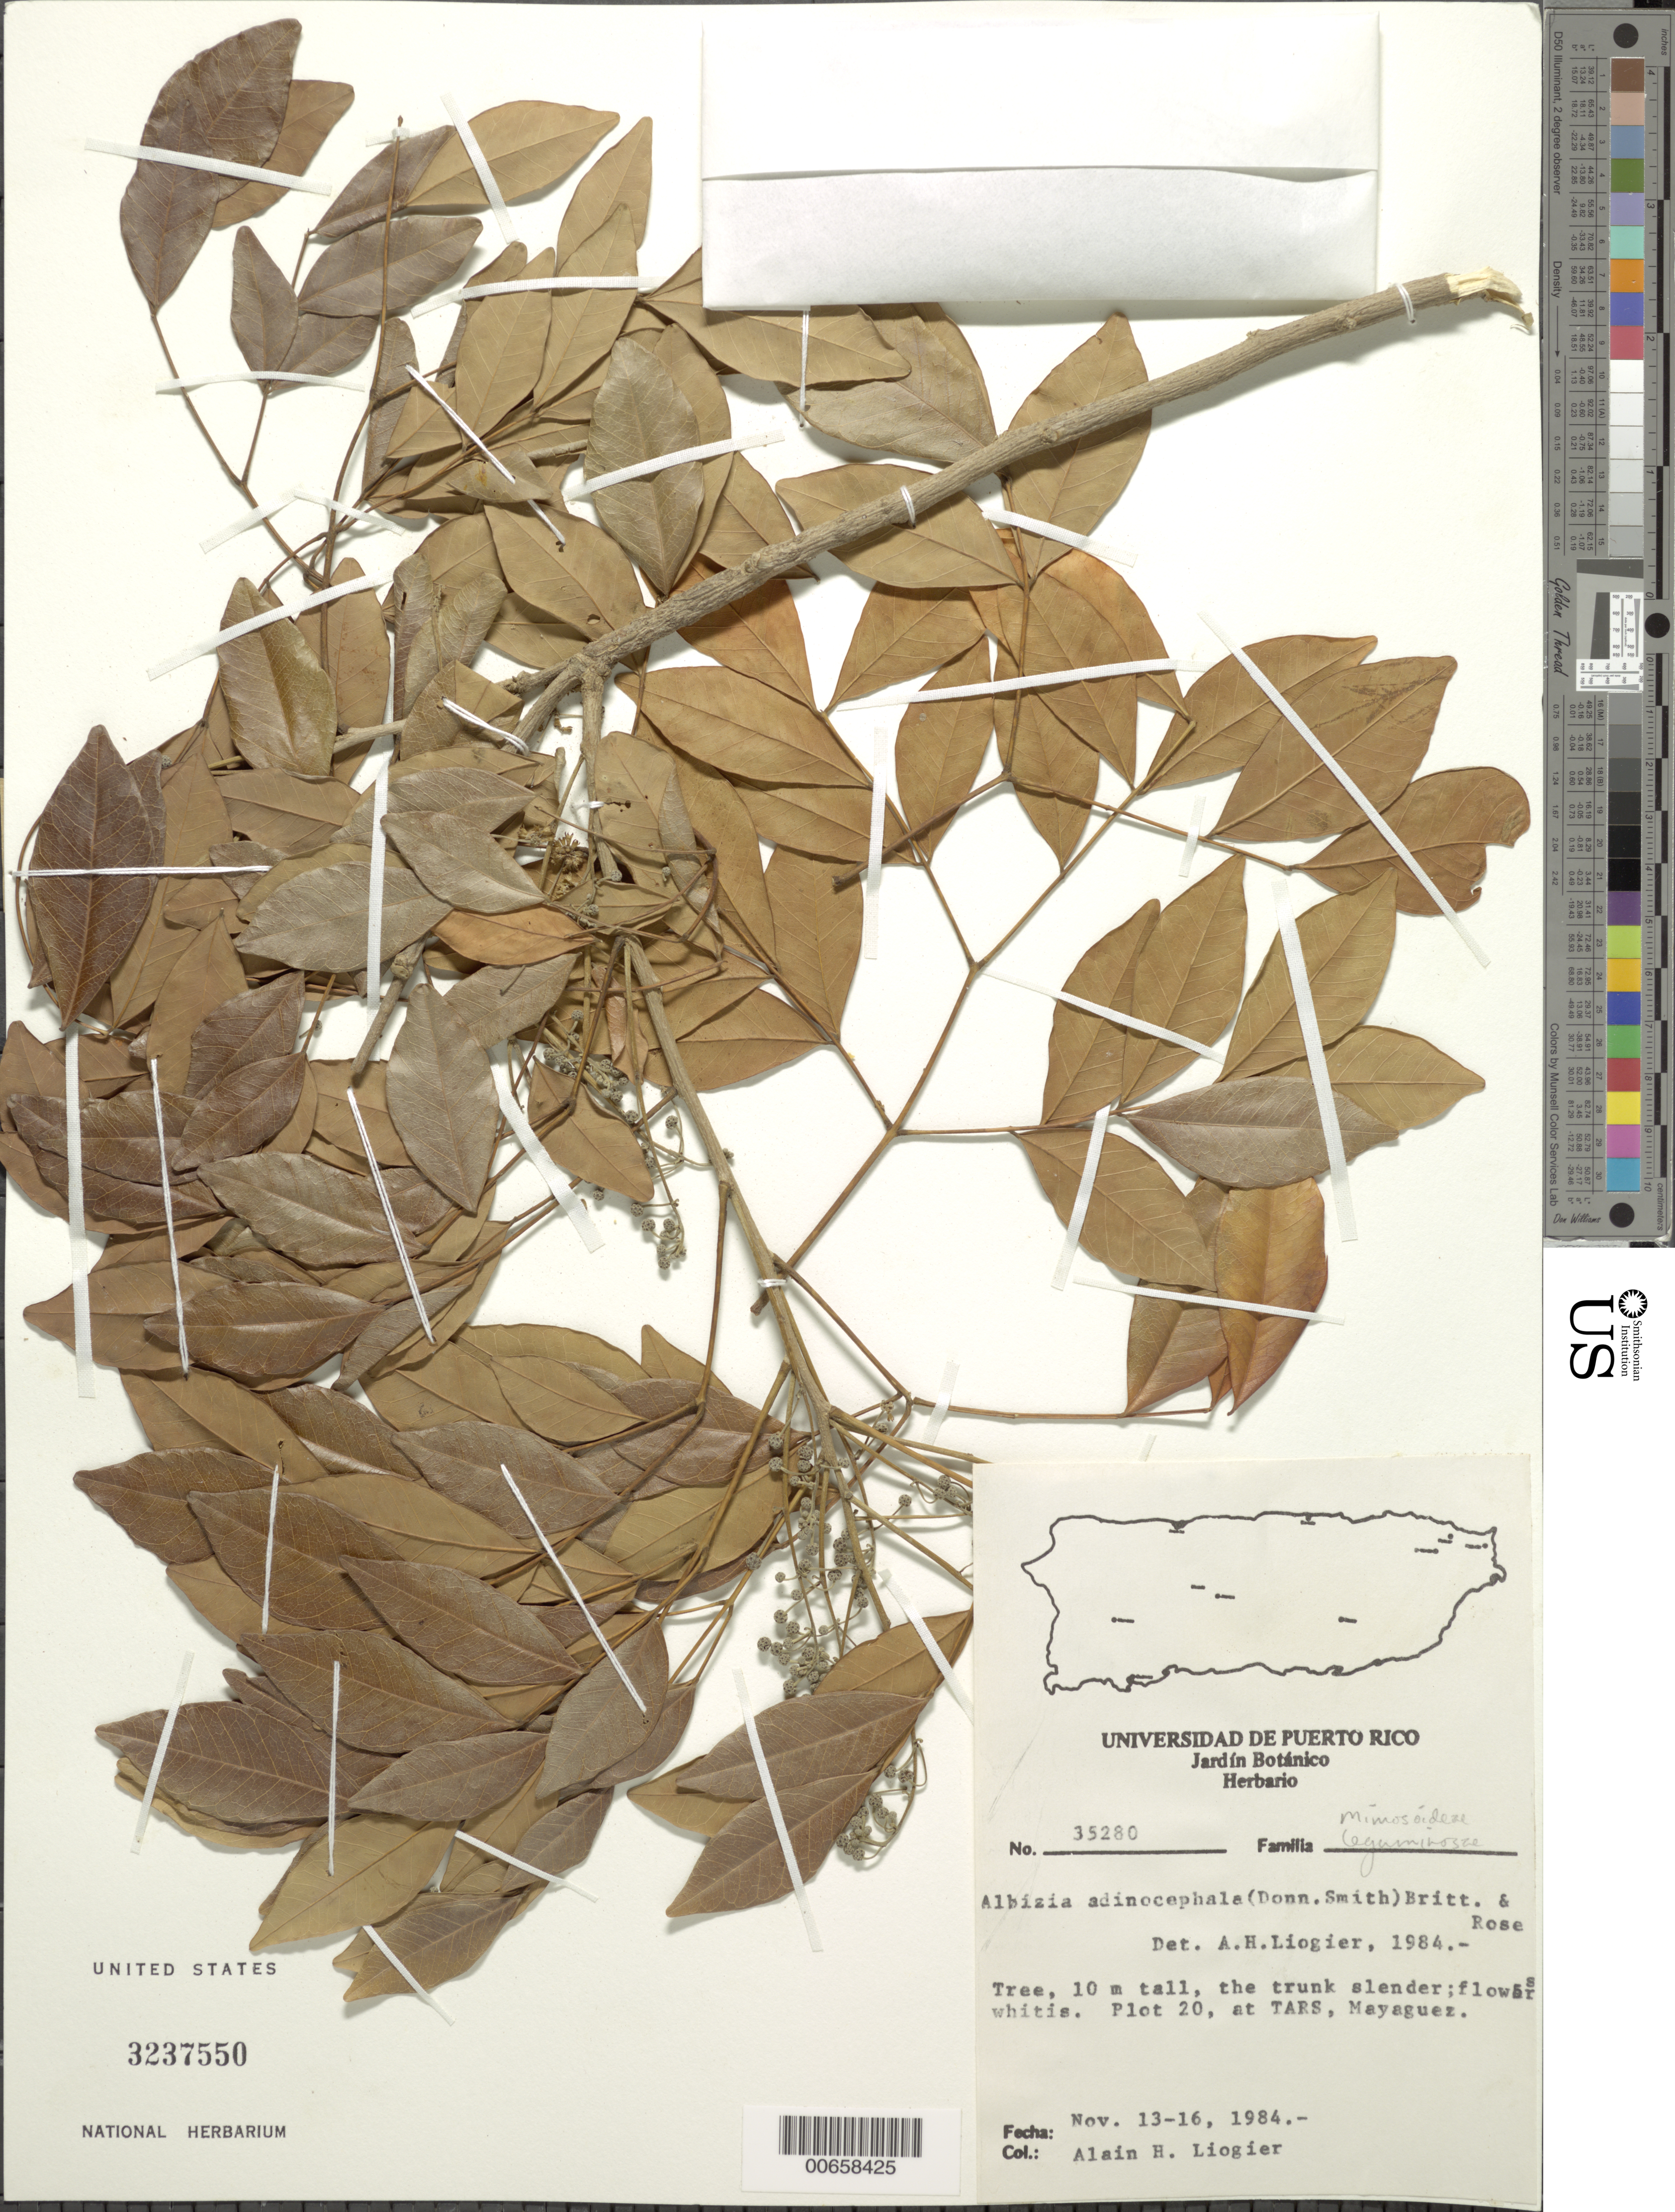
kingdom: Plantae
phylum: Tracheophyta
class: Magnoliopsida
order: Fabales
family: Fabaceae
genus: Pseudalbizzia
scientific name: Pseudalbizzia adinocephala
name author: (Donn. Sm.) Koenen & Duno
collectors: A. H. Liogier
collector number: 35280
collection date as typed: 13 Nov 1984 to 16 Nov 1984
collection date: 1984-11-13/1984-11-16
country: Puerto Rico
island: Greater Antilles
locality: Mayaguez, Plot 20. TARS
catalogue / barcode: US 3237550